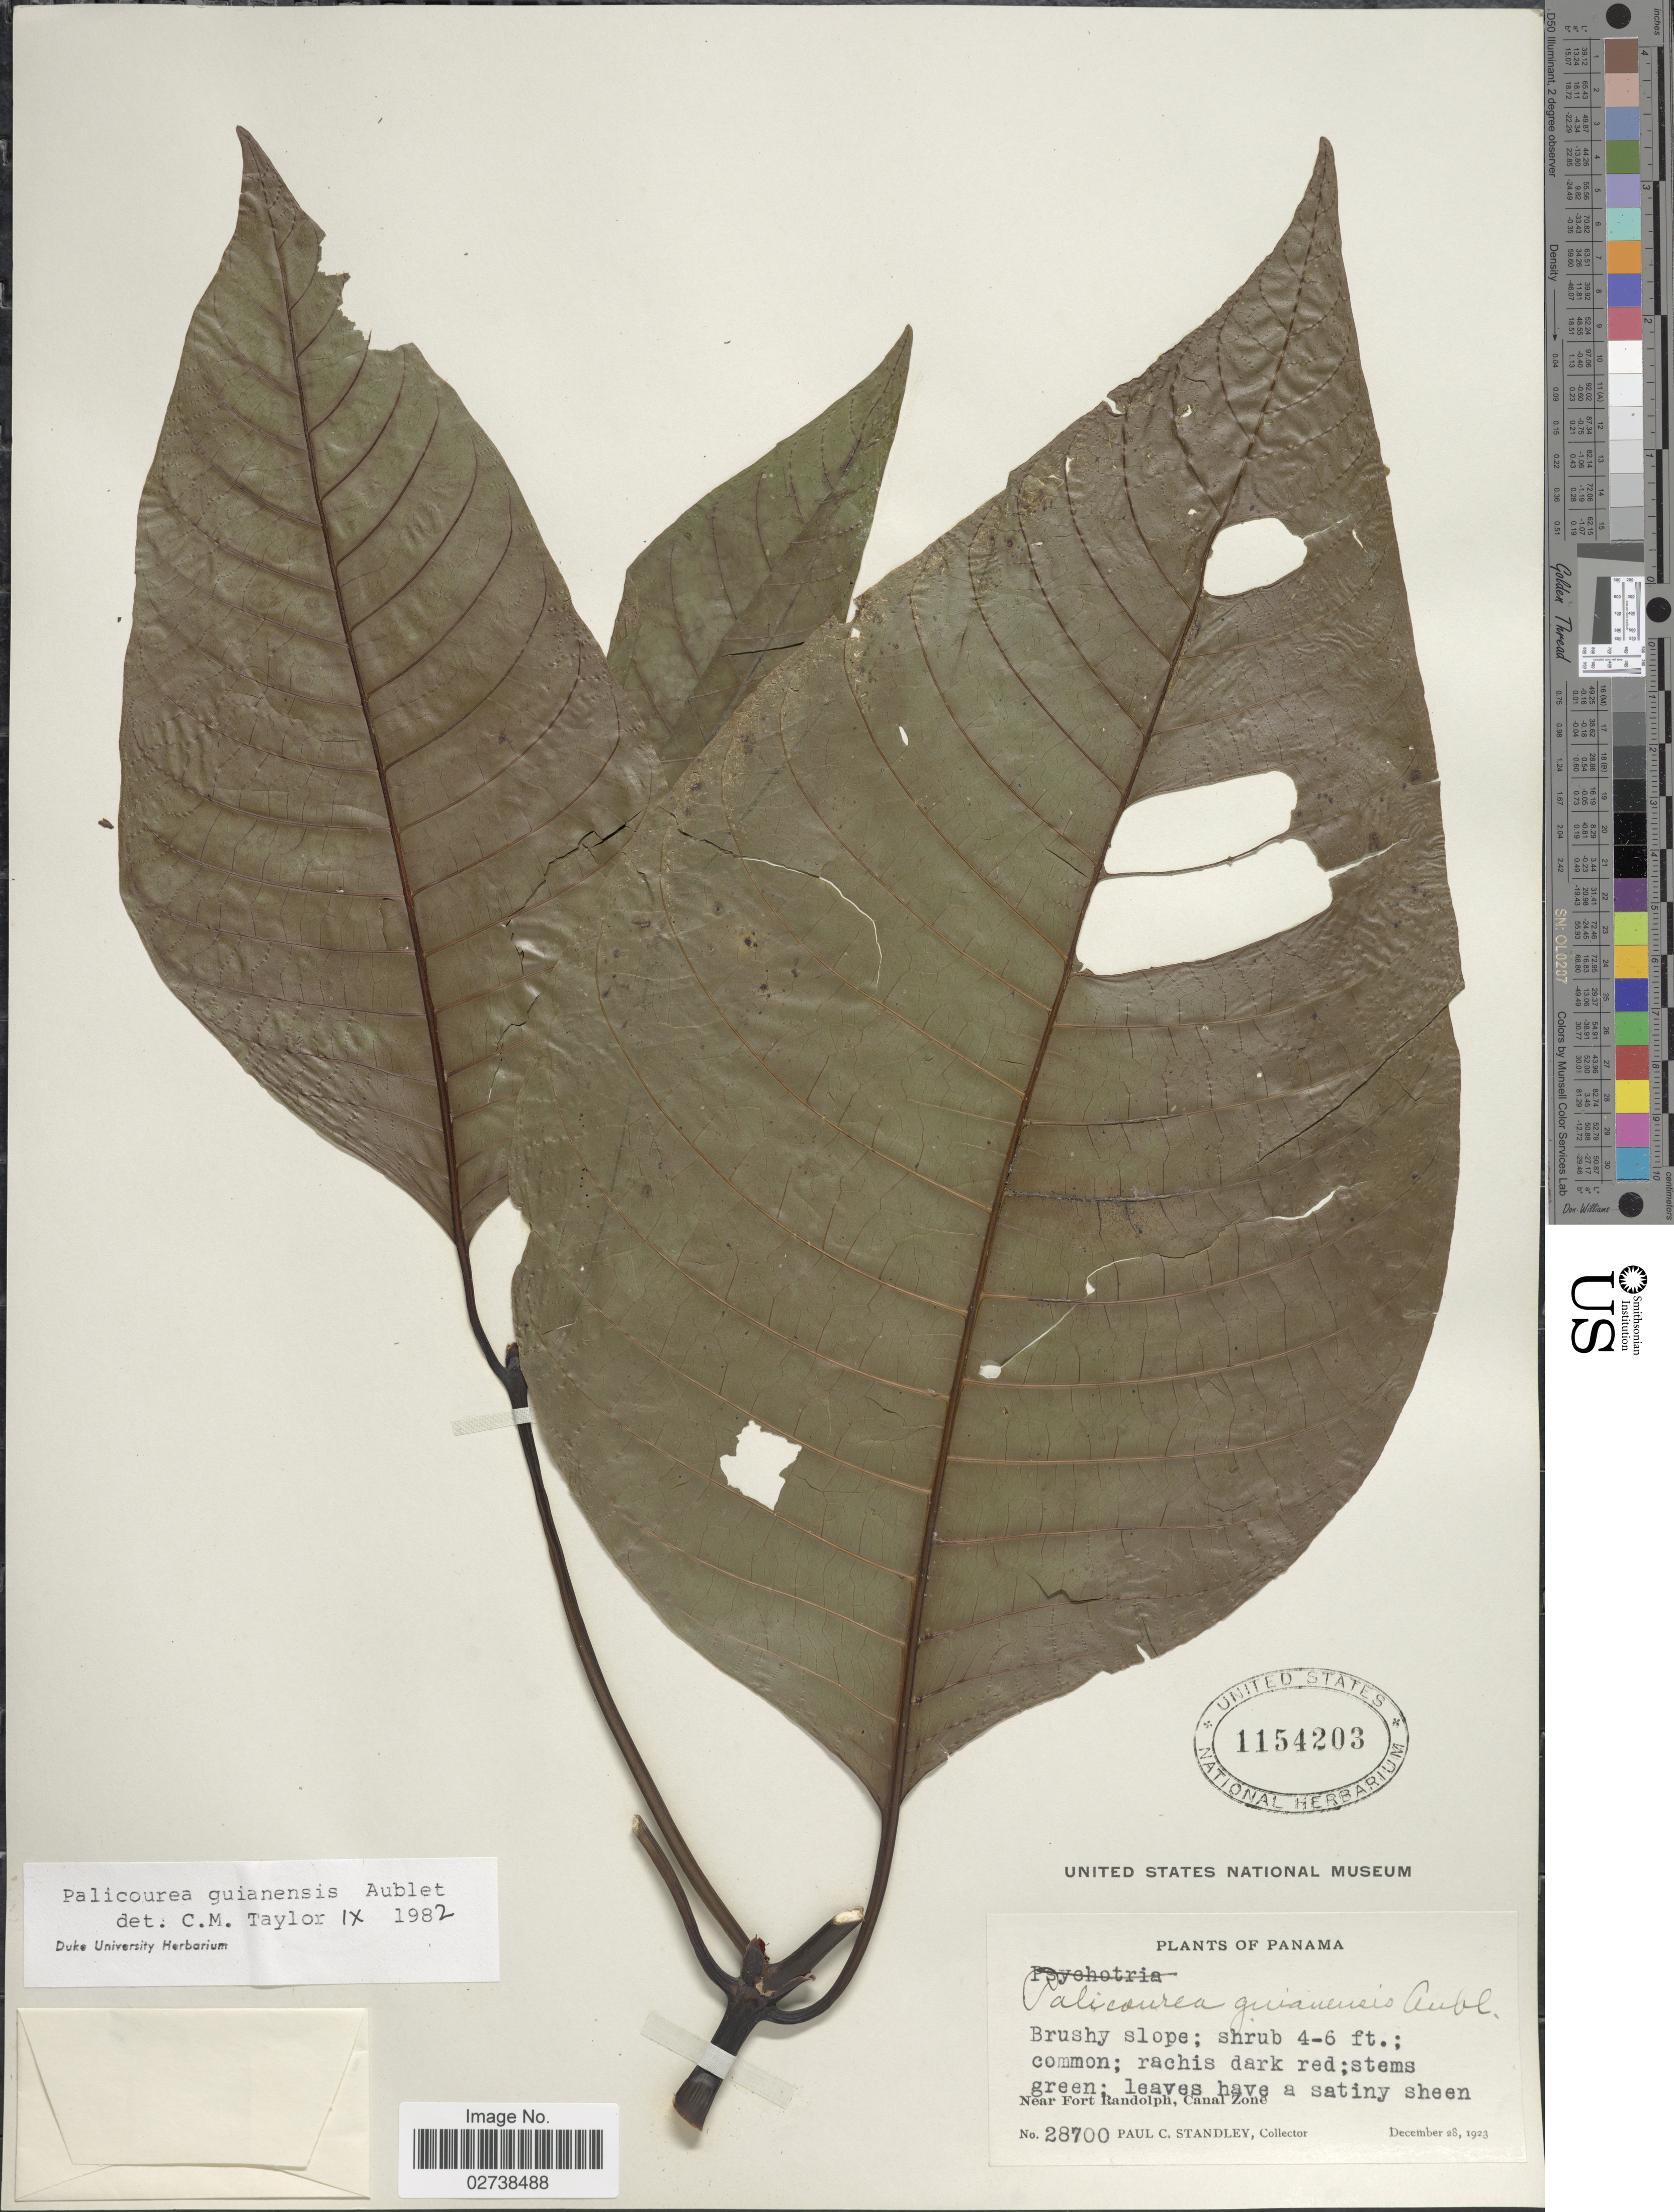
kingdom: Plantae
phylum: Tracheophyta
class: Magnoliopsida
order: Gentianales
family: Rubiaceae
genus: Palicourea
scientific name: Palicourea guianensis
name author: Aubl.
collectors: P. C. Standley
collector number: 28700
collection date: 1923-12-28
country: Panama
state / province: Colón / Panamá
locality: Near Fort Randolph, Canal Zone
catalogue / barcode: US 1154203